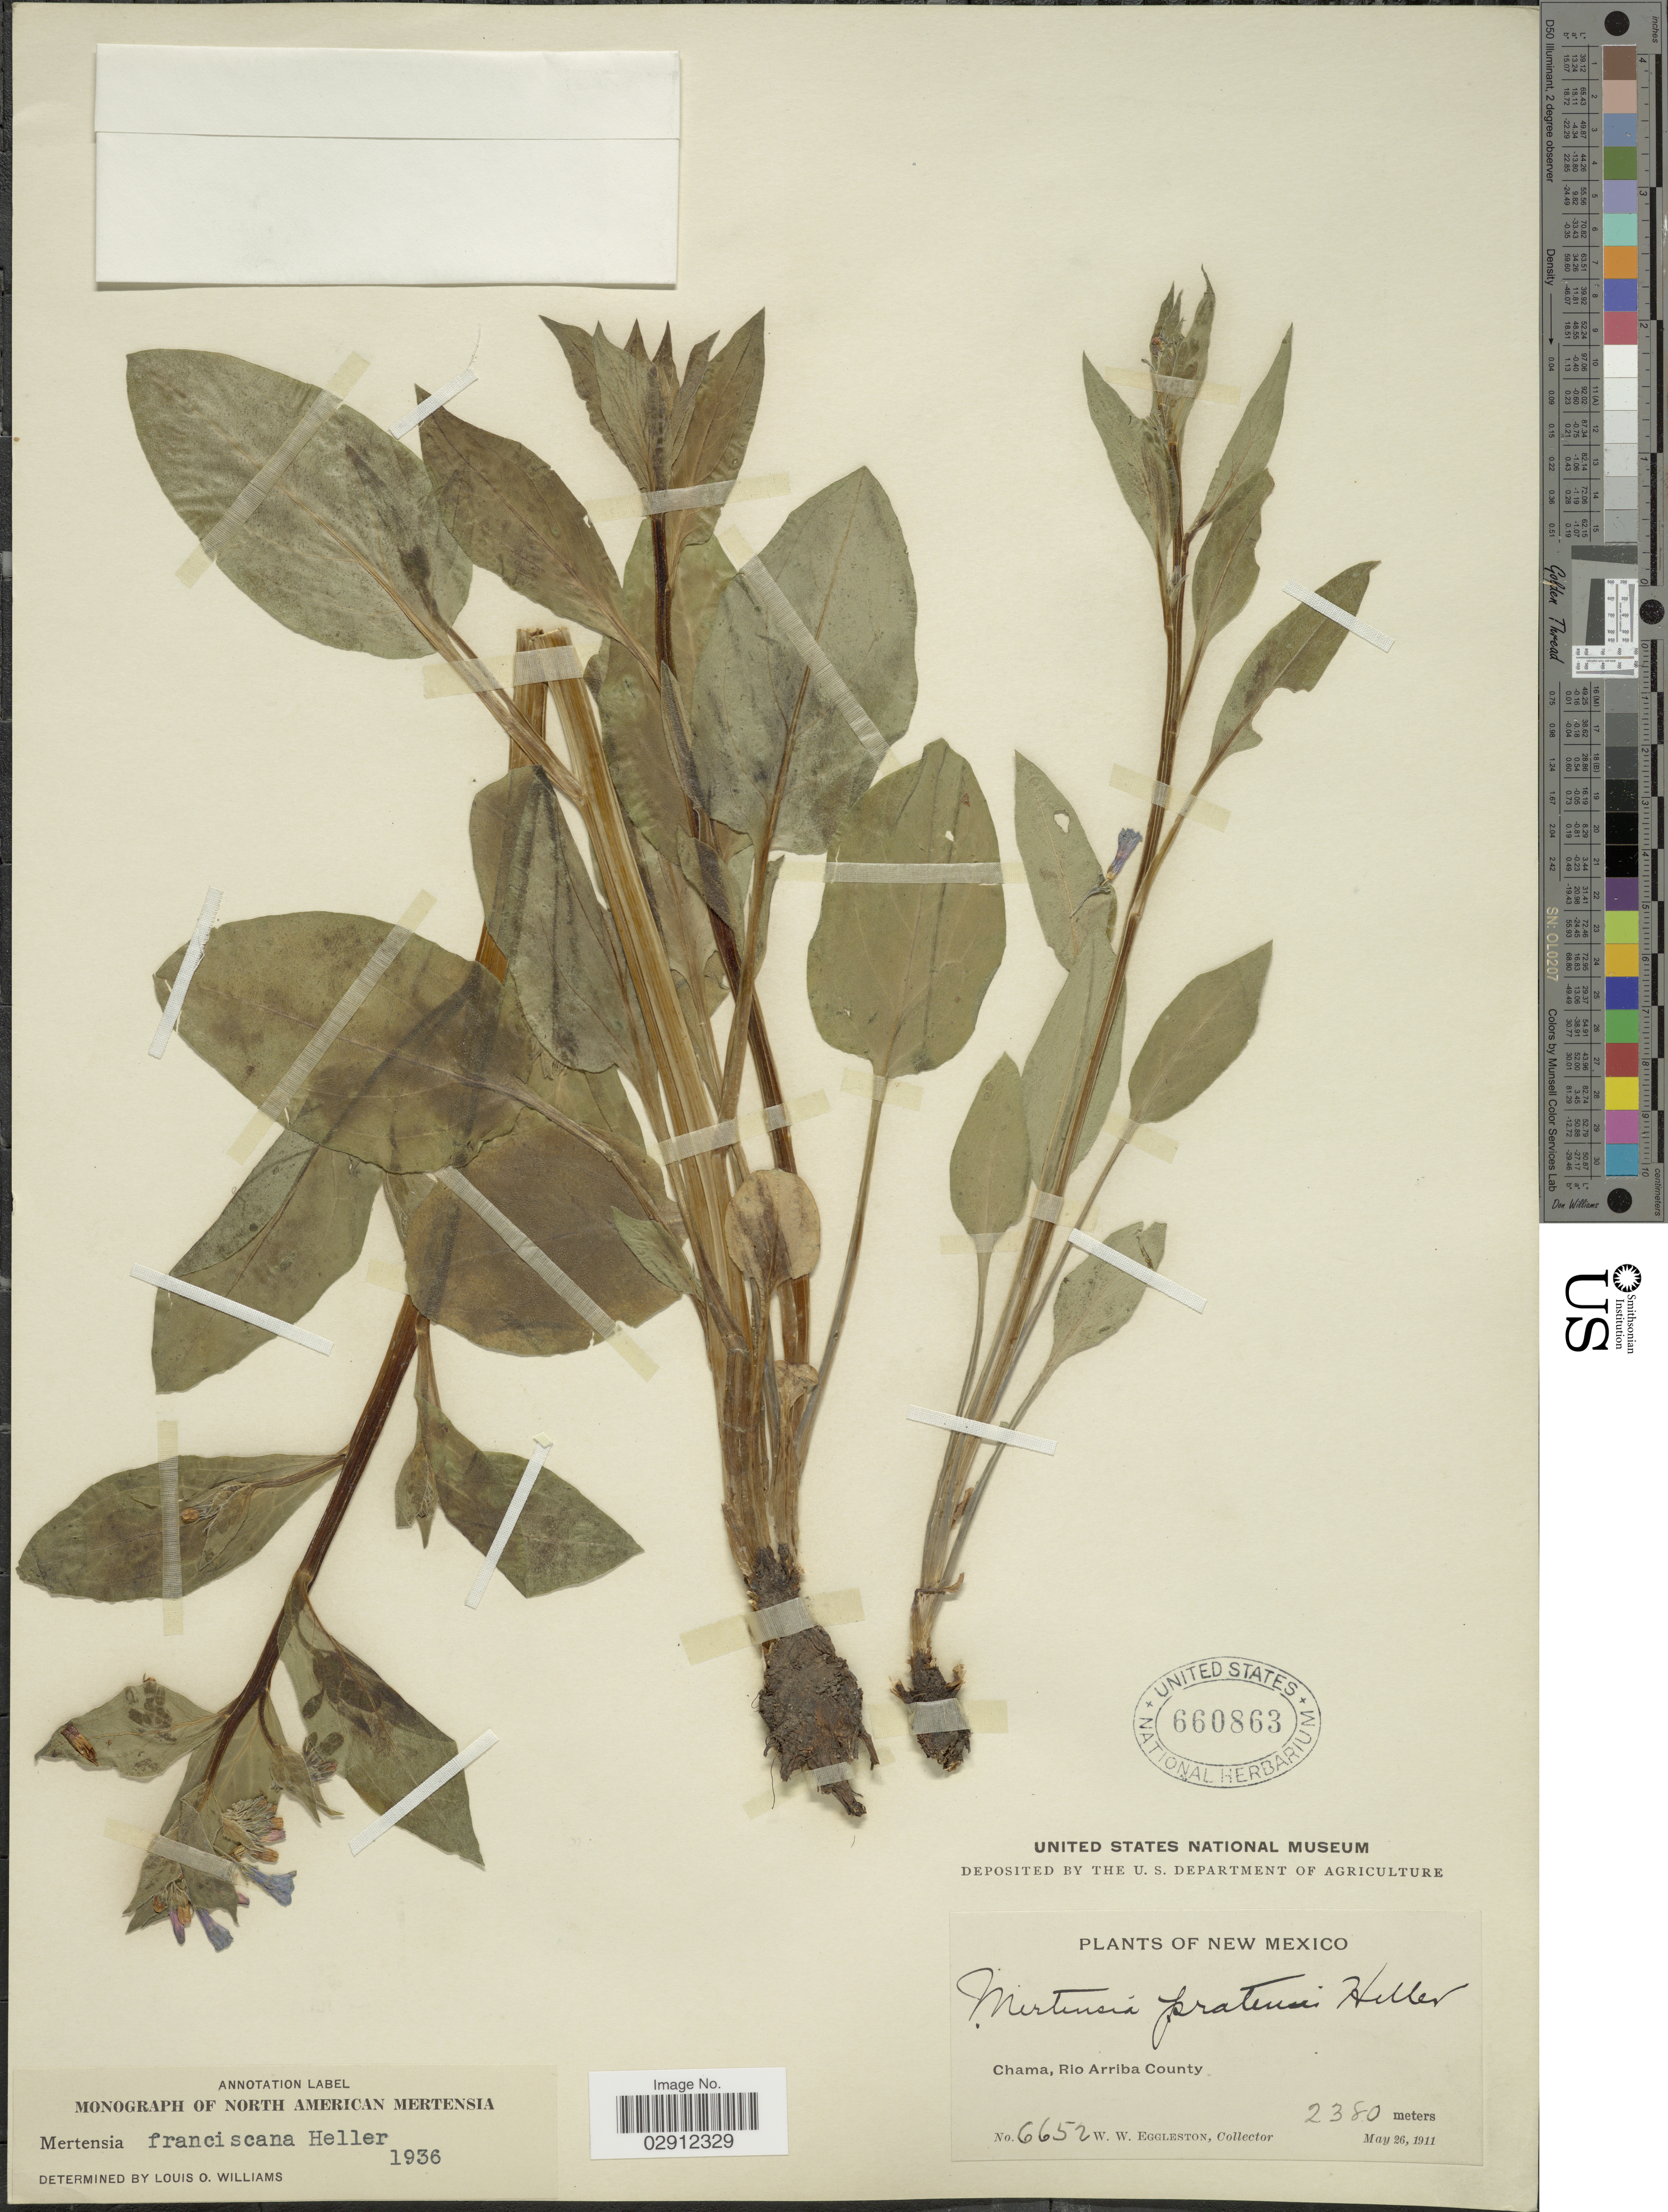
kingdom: Plantae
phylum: Tracheophyta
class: Magnoliopsida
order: Boraginales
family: Boraginaceae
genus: Mertensia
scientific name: Mertensia franciscana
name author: A. Heller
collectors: W. W. Eggleston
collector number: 6652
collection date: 1911-05-26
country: United States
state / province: New Mexico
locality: Chama, Rio Arriba County.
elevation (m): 2380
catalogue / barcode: US 660863